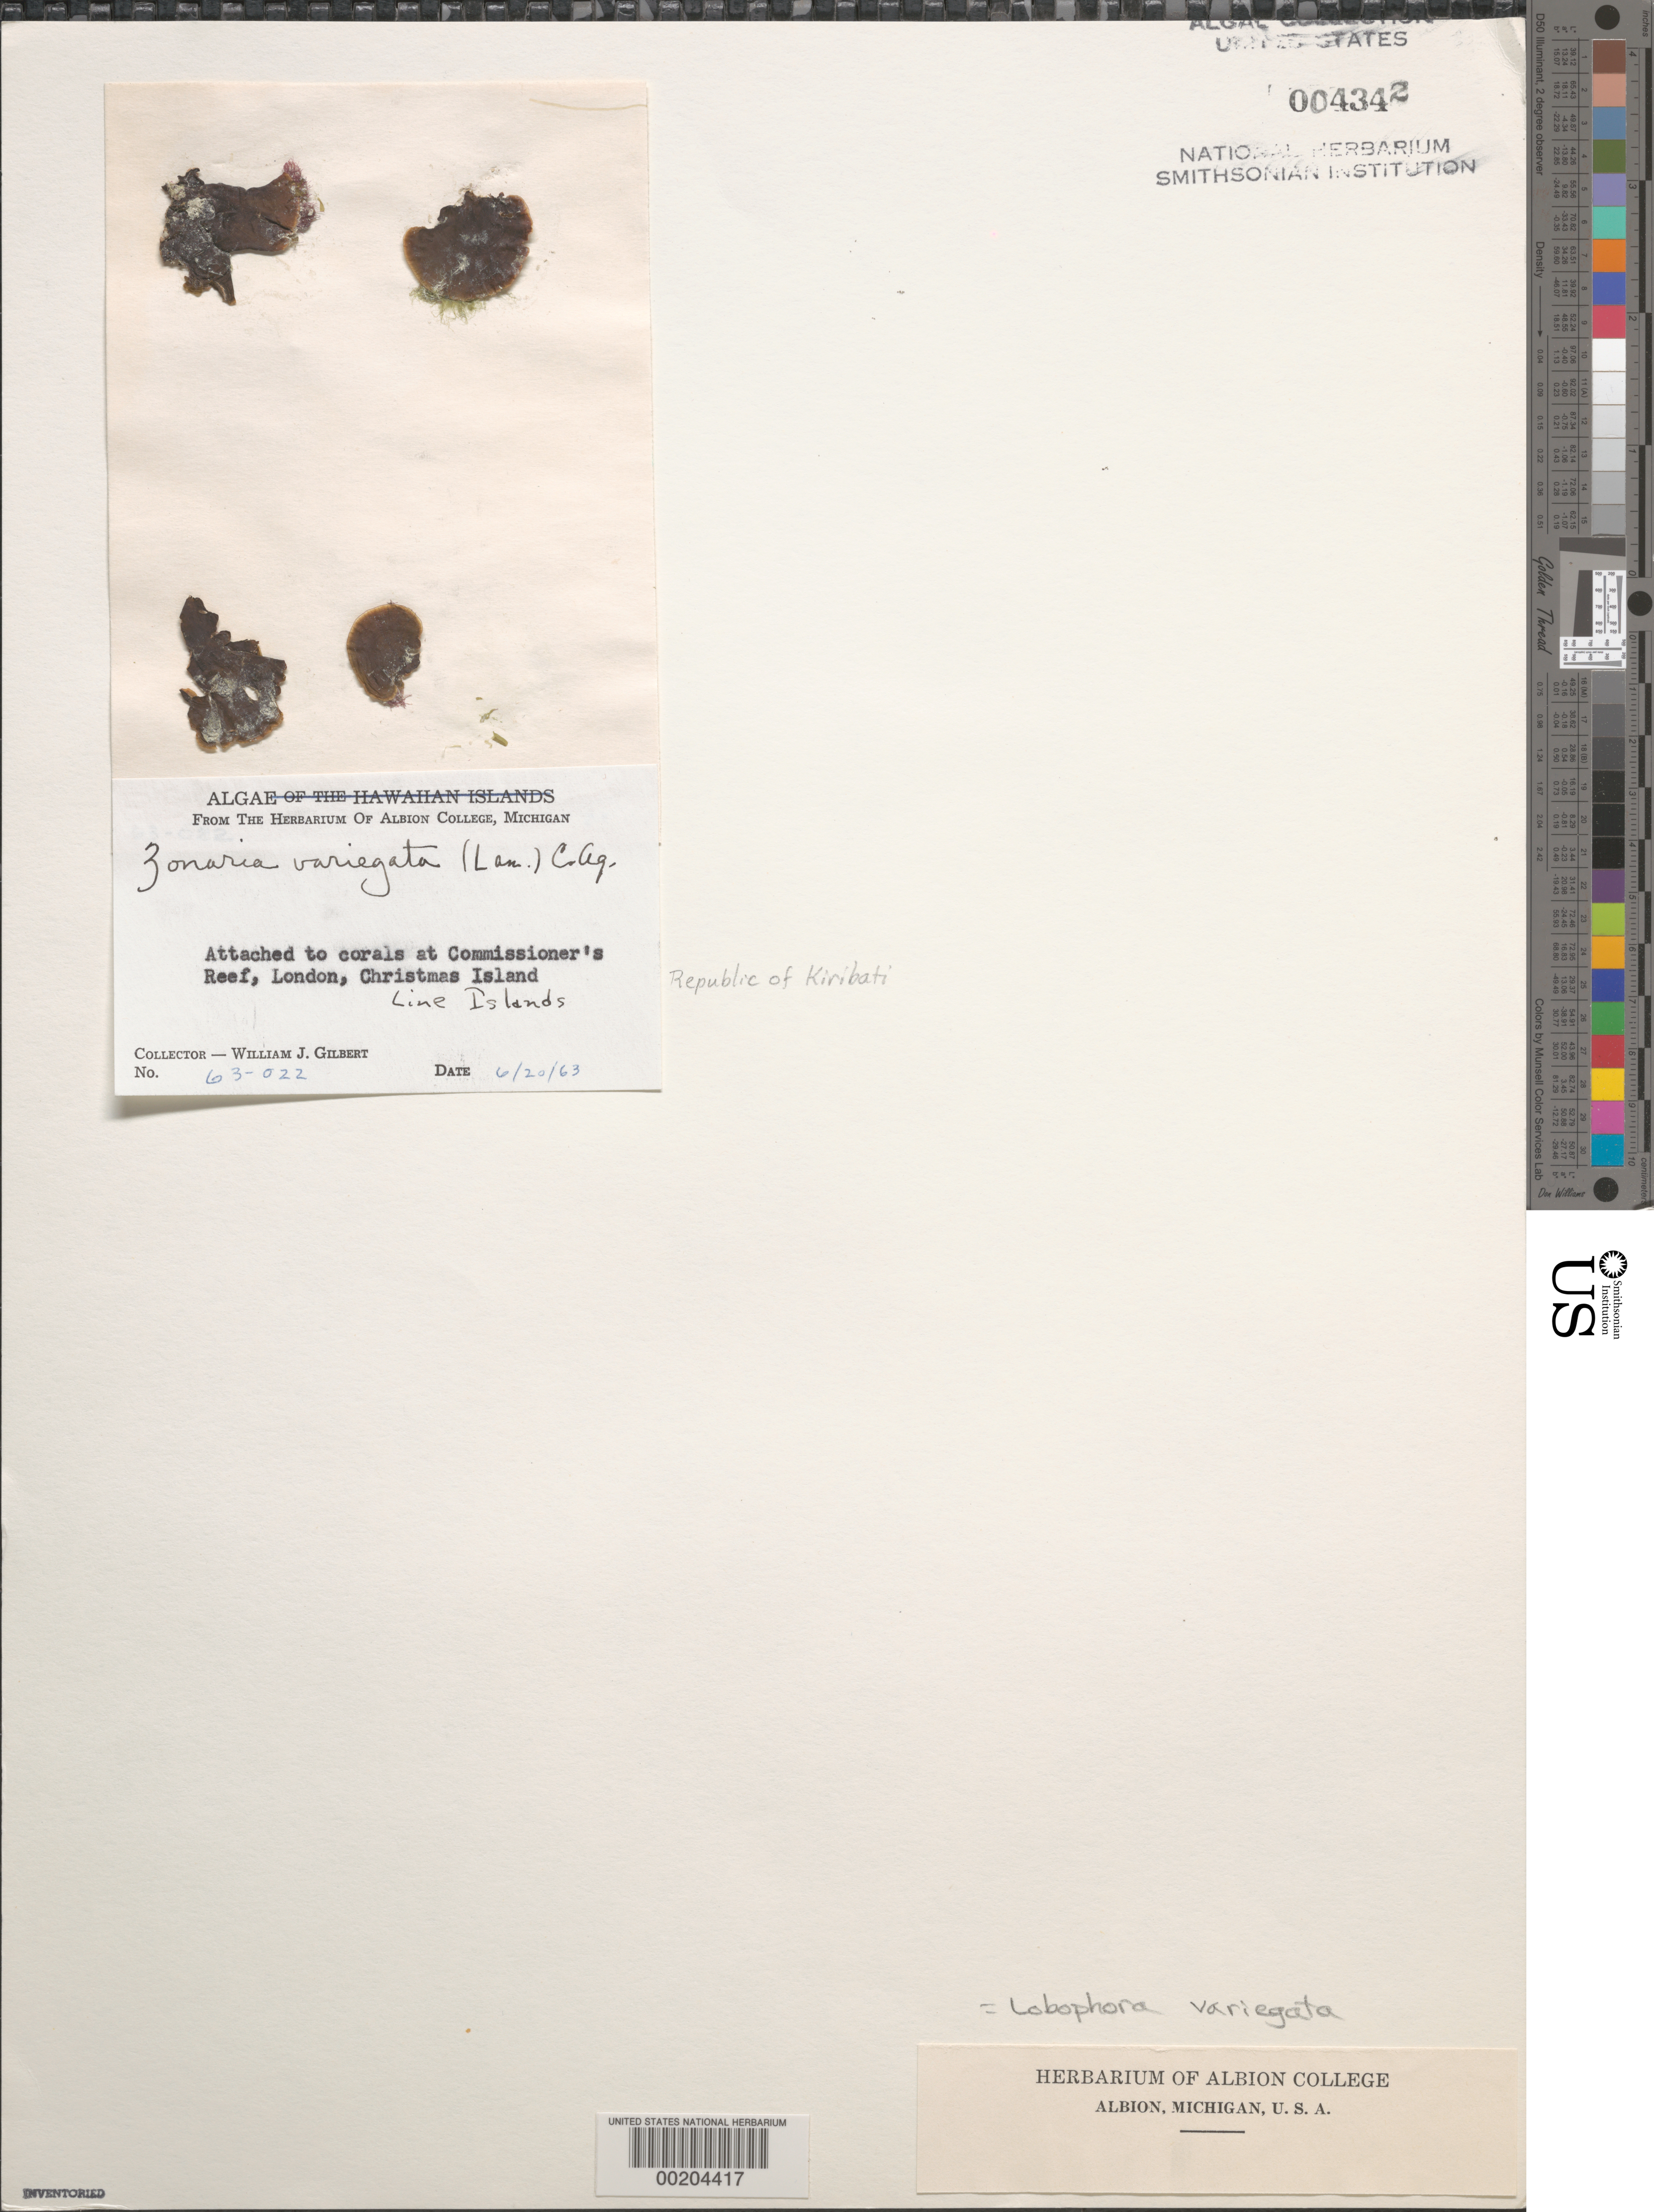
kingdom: Chromista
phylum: Ochrophyta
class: Phaeophyceae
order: Dictyotales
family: Dictyotaceae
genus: Lobophora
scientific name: Lobophora variegata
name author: (J.V.Lamouroux) Womersley & E.C. Oliveira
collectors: W. J. Gilbert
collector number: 63-022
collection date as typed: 20 Jun 1963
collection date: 1963-06-20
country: Kiribati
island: Kiritimati [Christmas] Atoll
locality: Commissioner's Reef, London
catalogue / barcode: US 4342